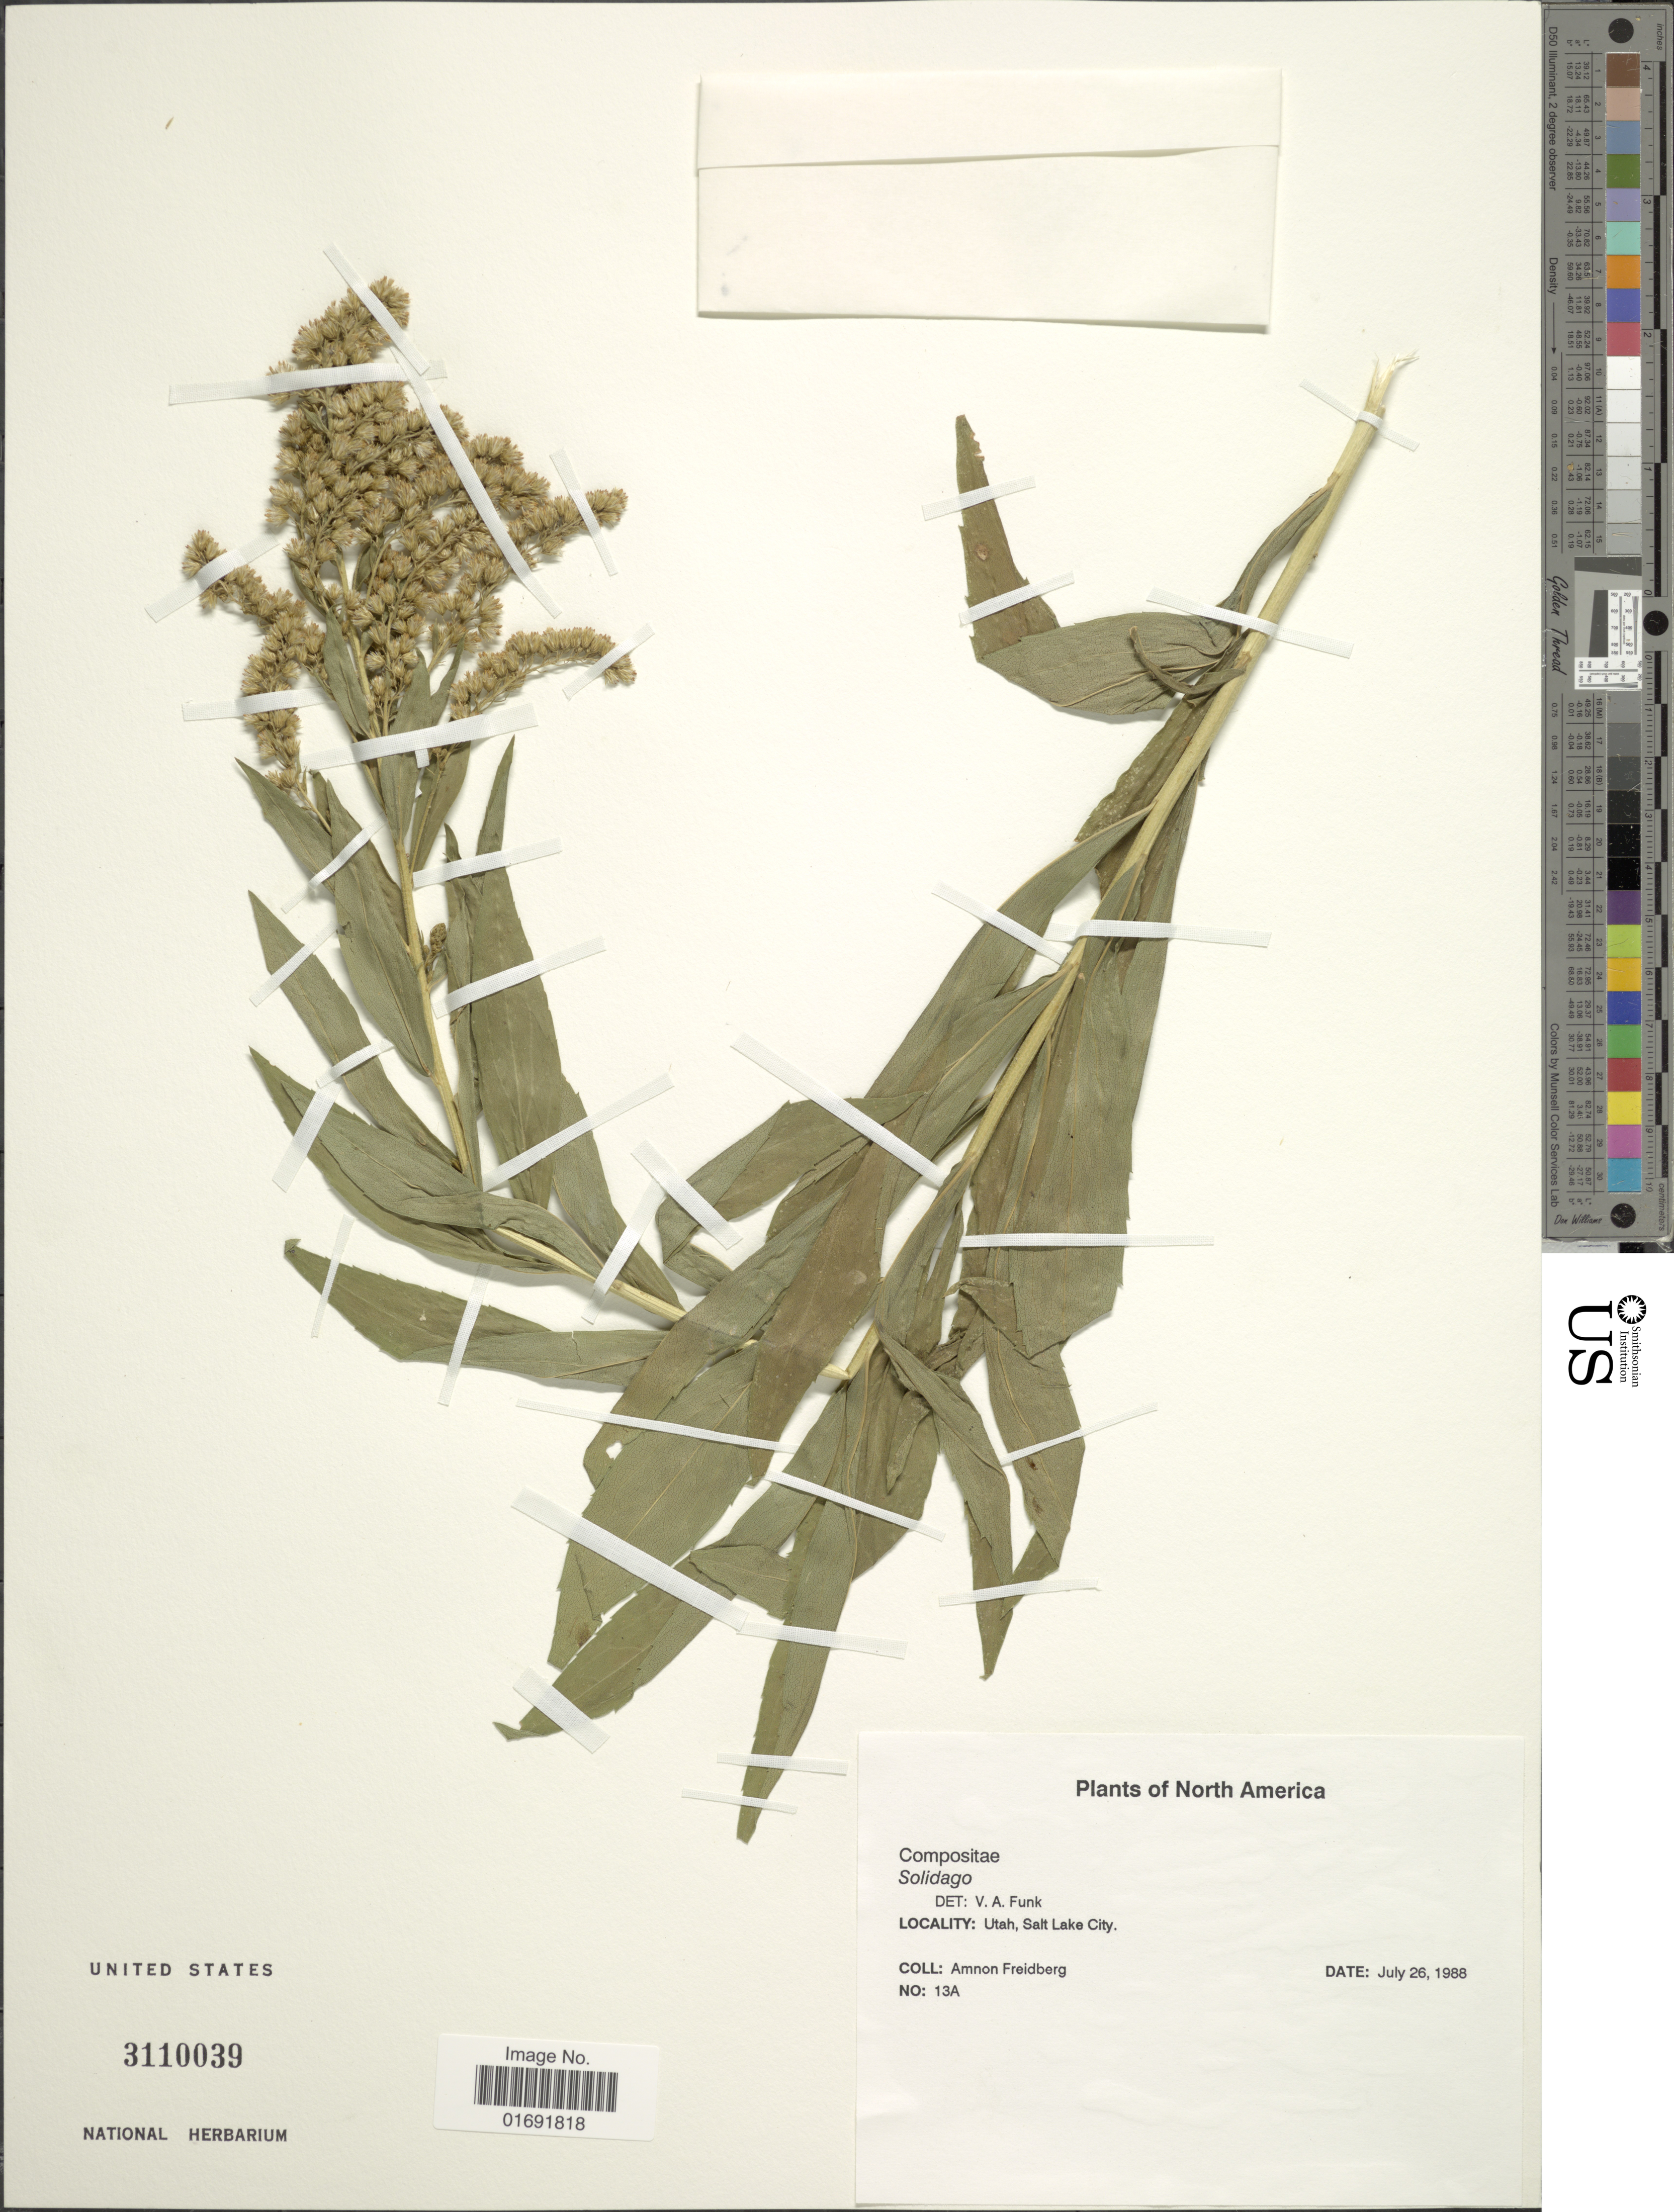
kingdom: Plantae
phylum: Tracheophyta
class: Magnoliopsida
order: Asterales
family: Asteraceae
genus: Solidago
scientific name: Solidago sp.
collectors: A. Freidberg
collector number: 13A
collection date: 1988-07-26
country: United States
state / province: Utah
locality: North America, Salt Lake City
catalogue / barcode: US 3110039